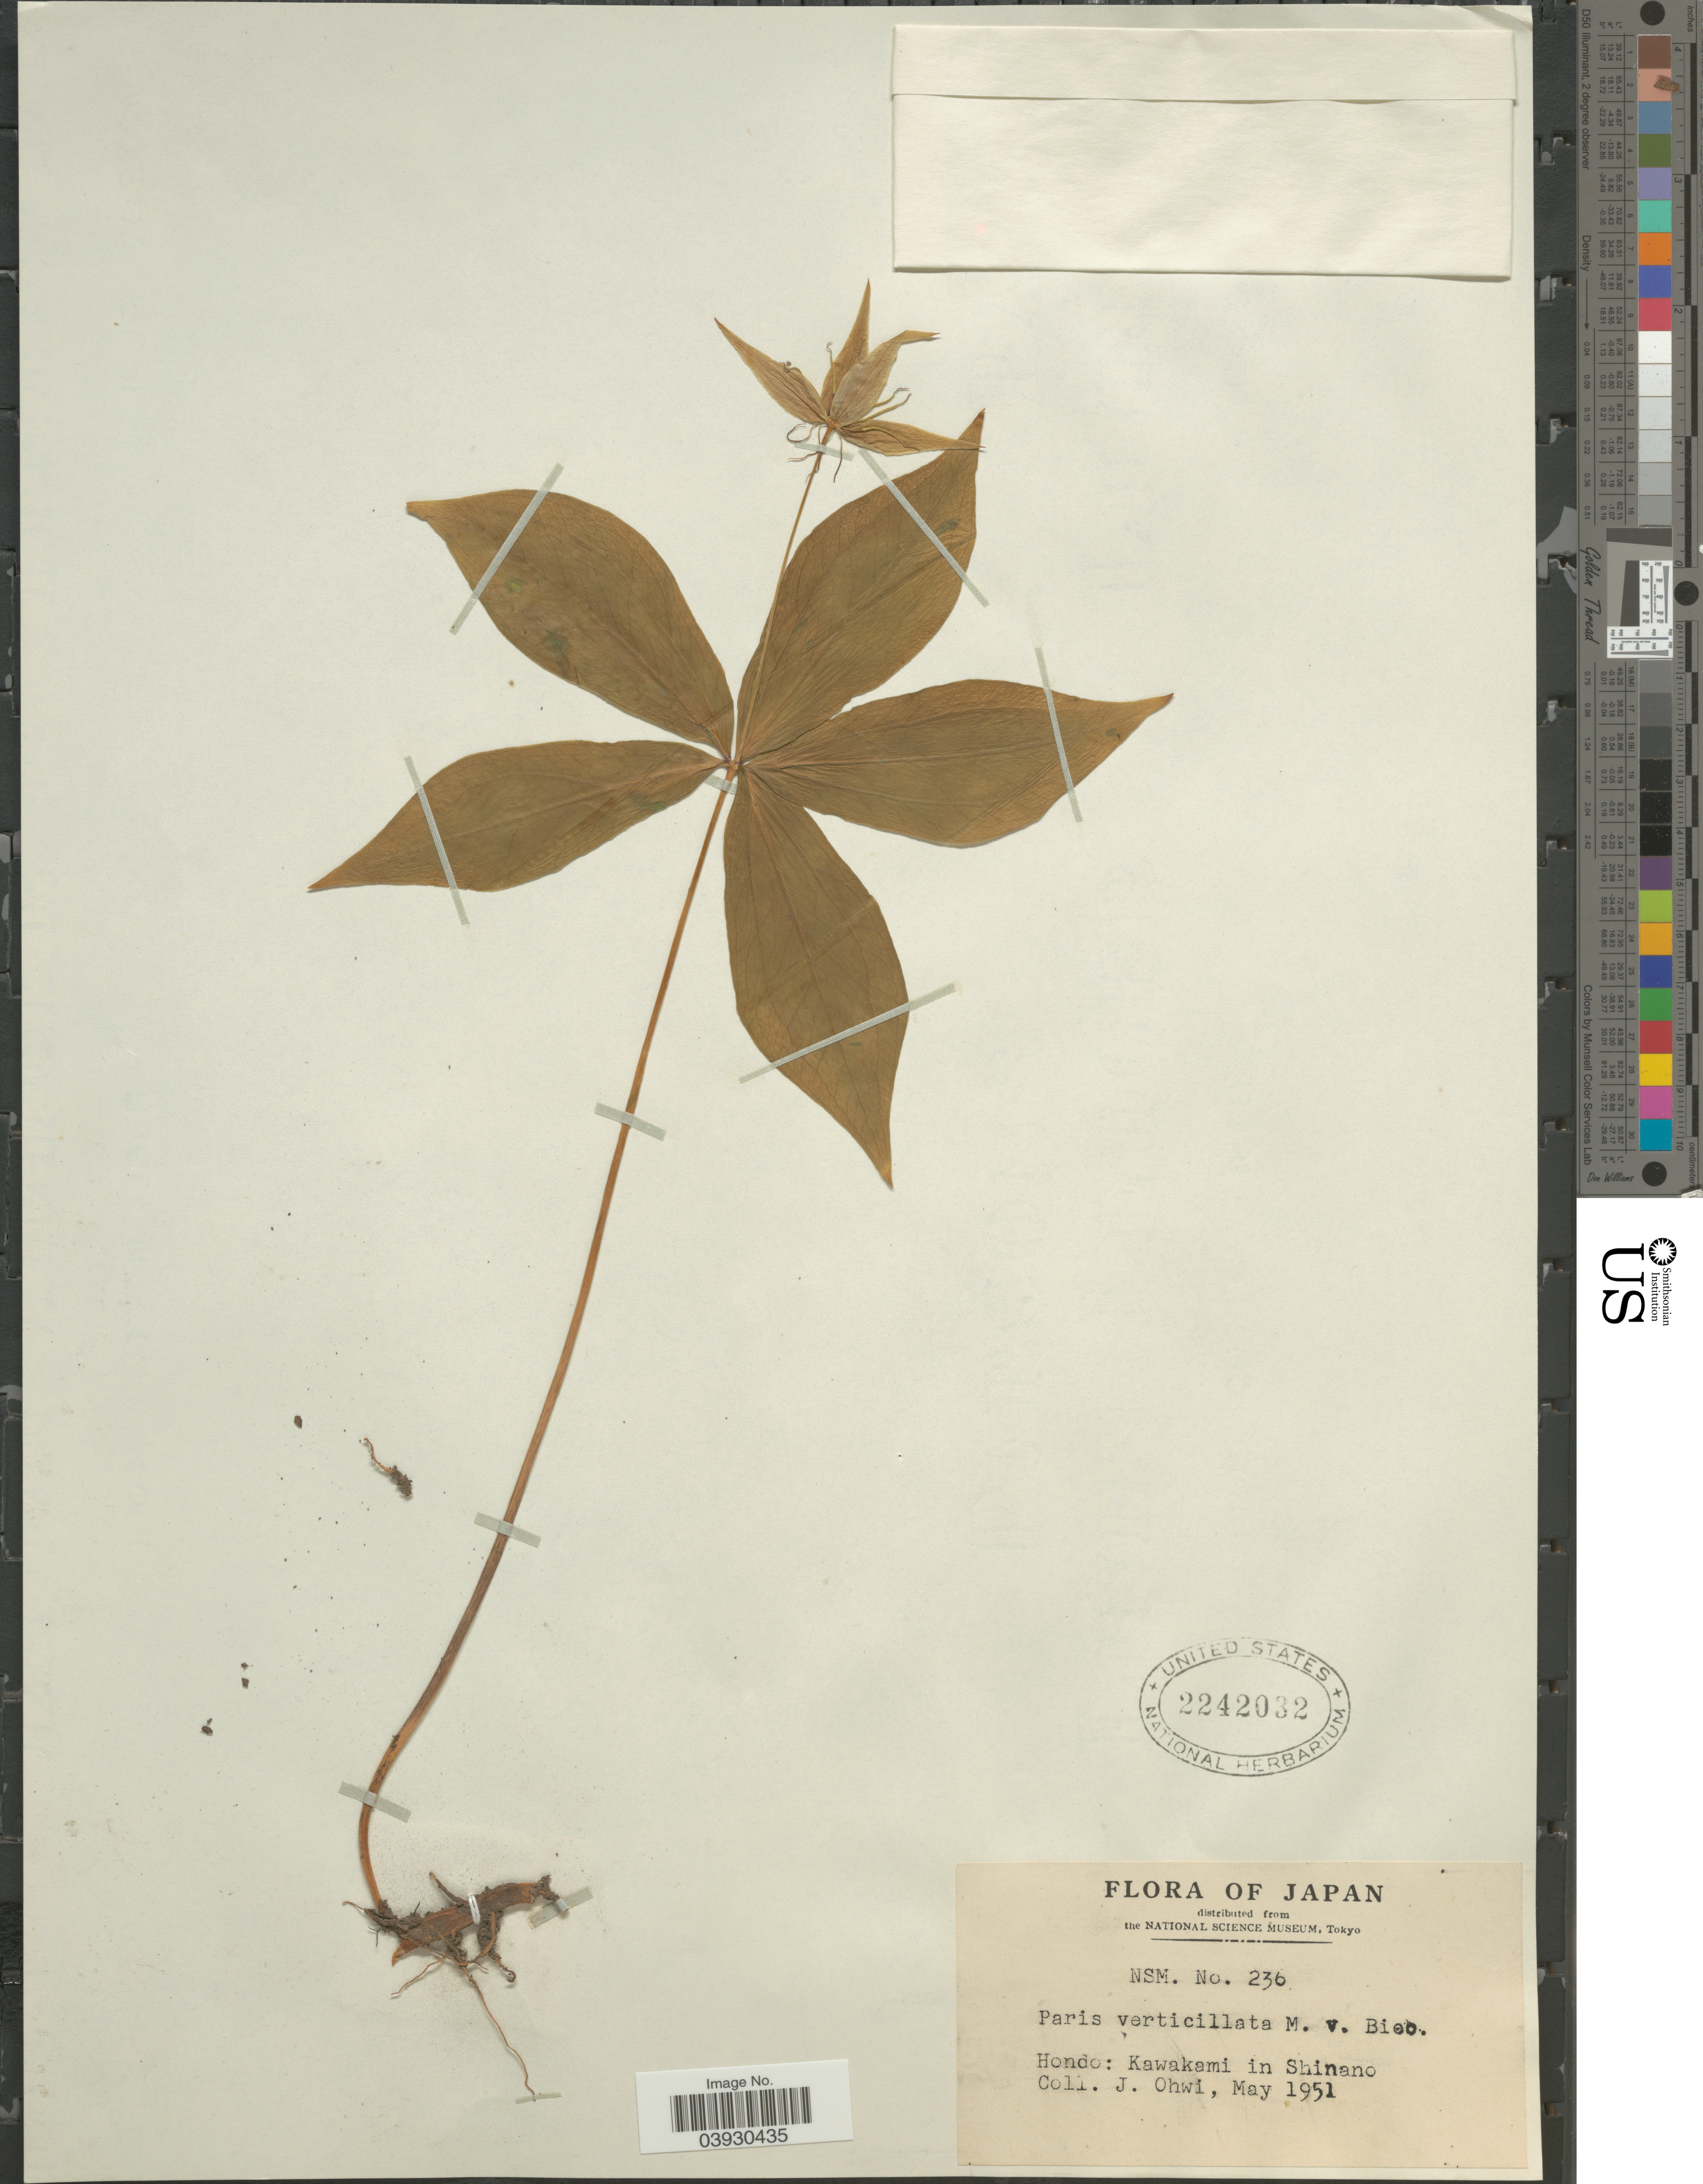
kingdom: Plantae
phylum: Tracheophyta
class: Liliopsida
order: Liliales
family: Melanthiaceae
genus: Paris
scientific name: Paris verticillata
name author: M. Bieb.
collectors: J. Ohwi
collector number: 236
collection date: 1951-05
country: Japan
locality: Hondo: Kawakami in Shinano.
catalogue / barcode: US 2242032